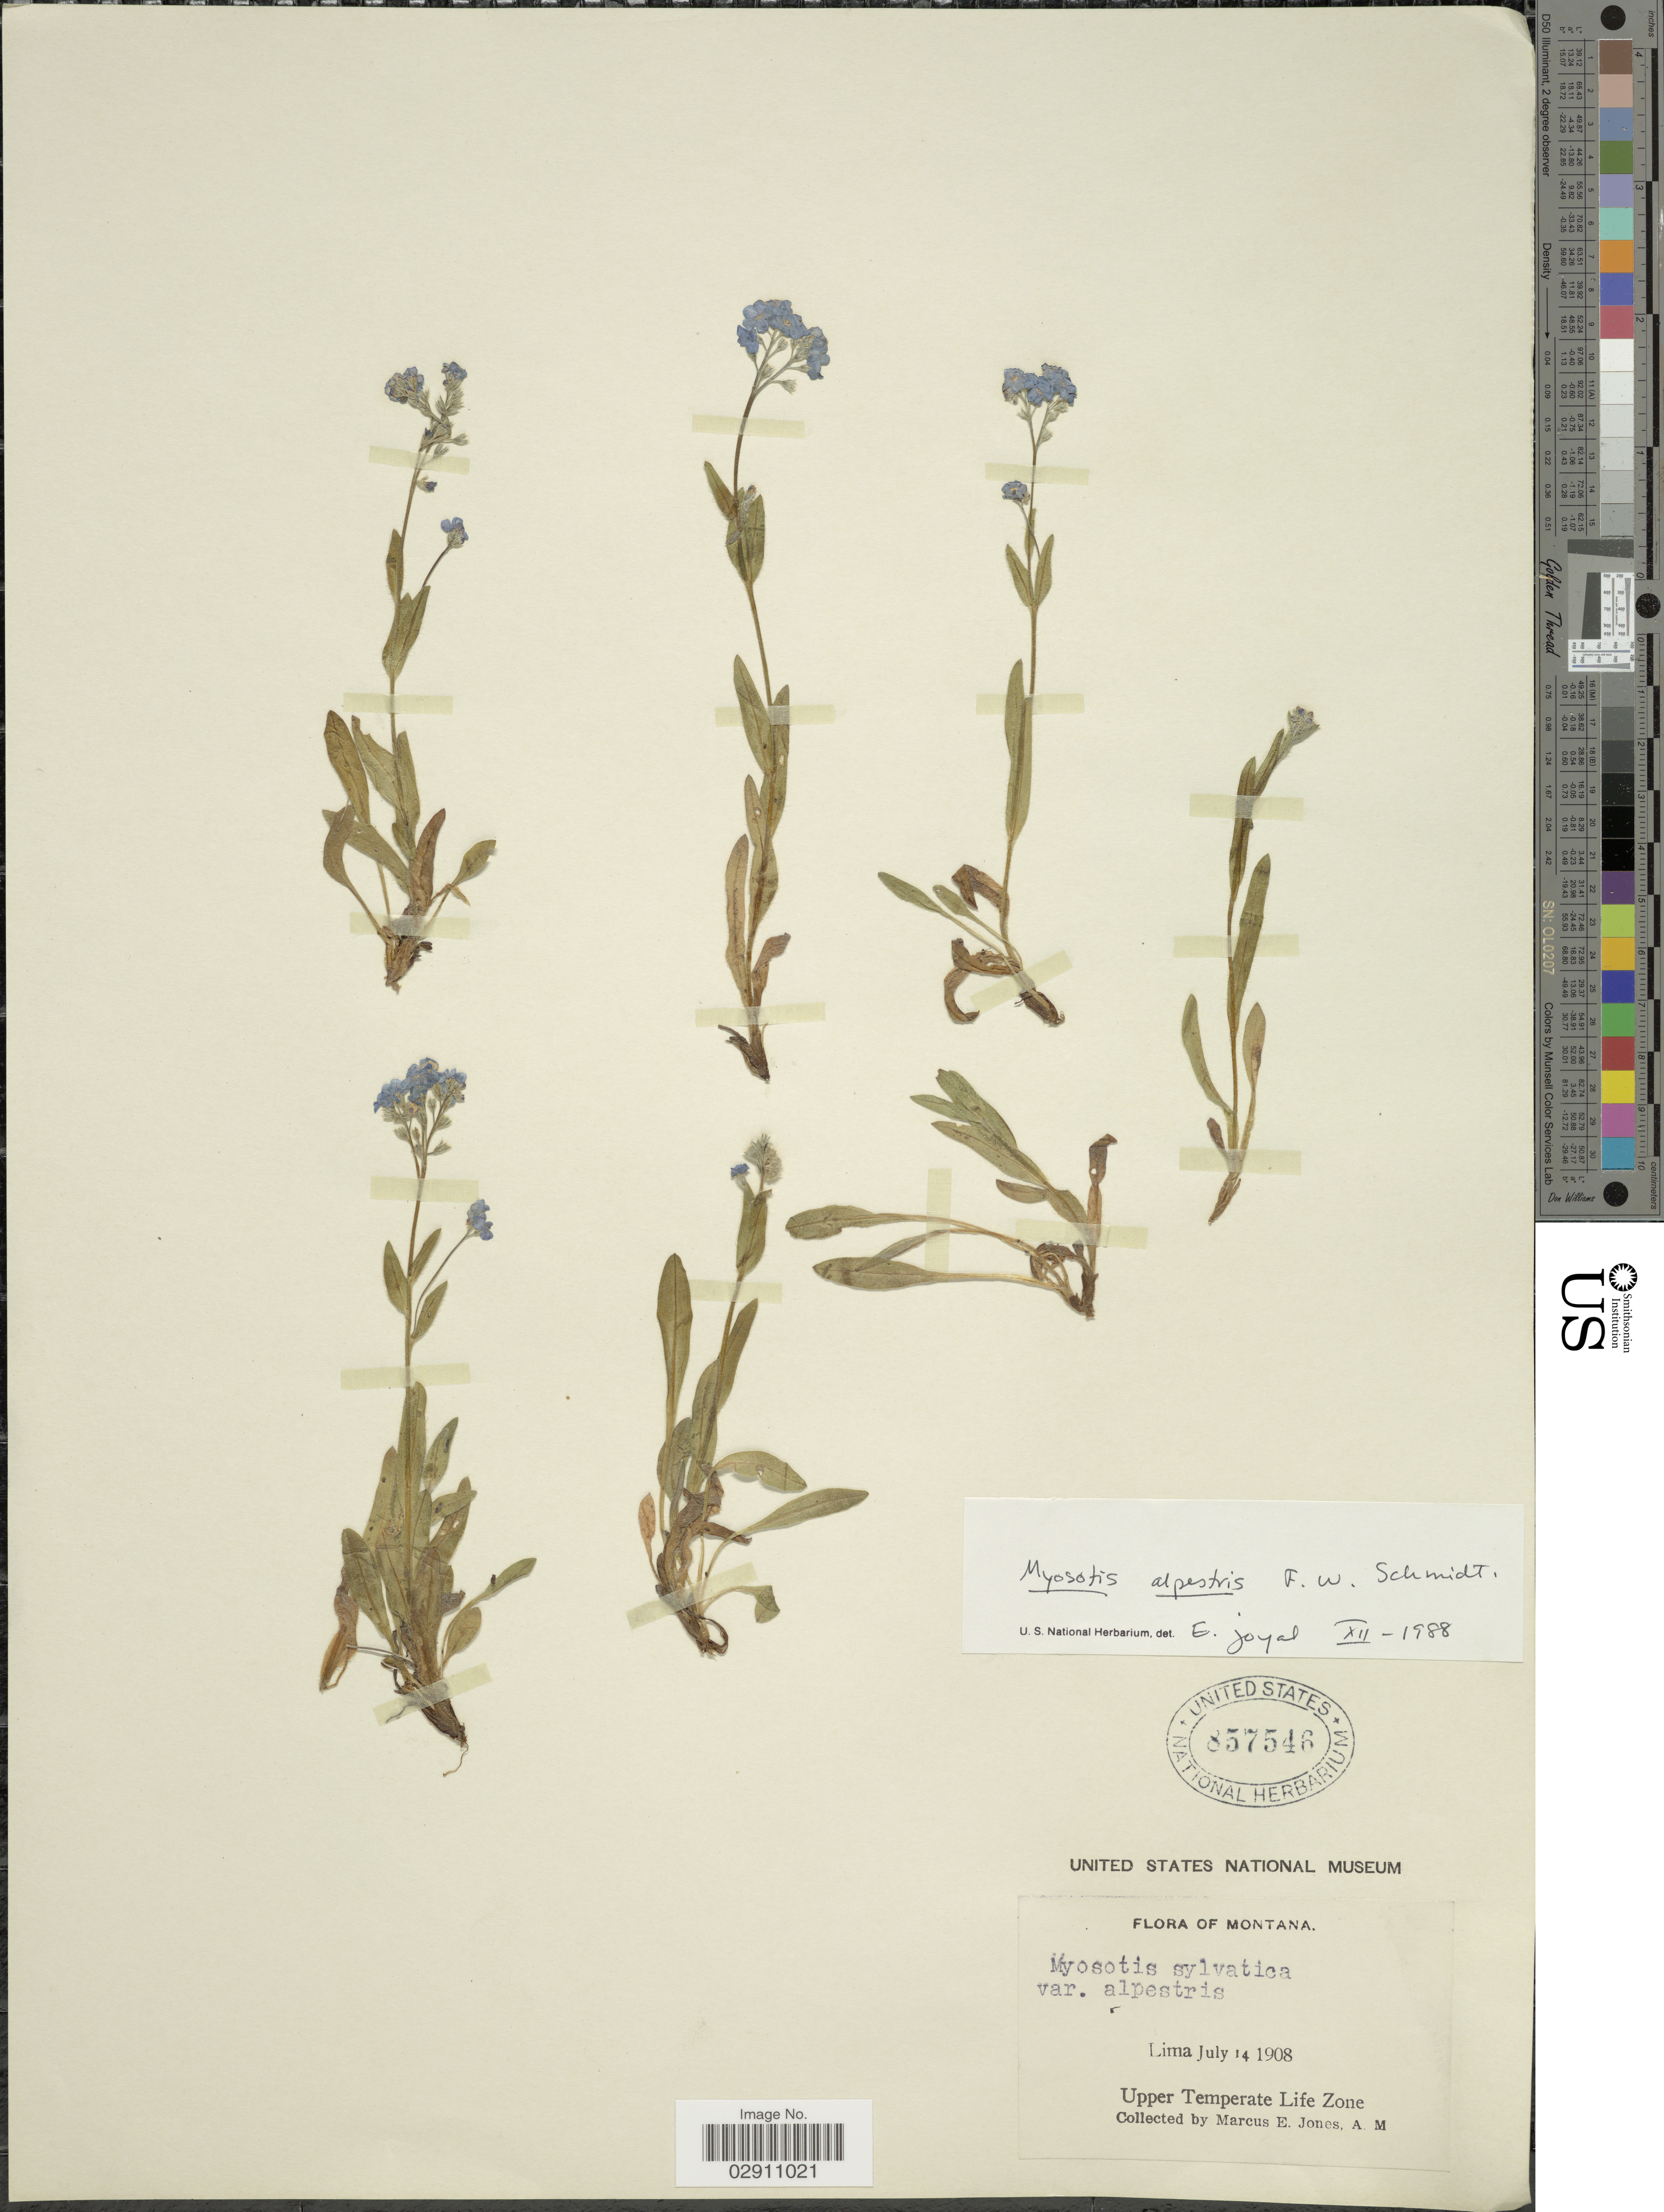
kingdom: Plantae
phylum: Tracheophyta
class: Magnoliopsida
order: Boraginales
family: Boraginaceae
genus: Myosotis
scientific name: Myosotis alpestris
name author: F.W. Schmidt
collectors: M. E. Jones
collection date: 1908-07-14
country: United States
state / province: Montana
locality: Lima. Upper Temperate Life Zone.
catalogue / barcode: US 857546